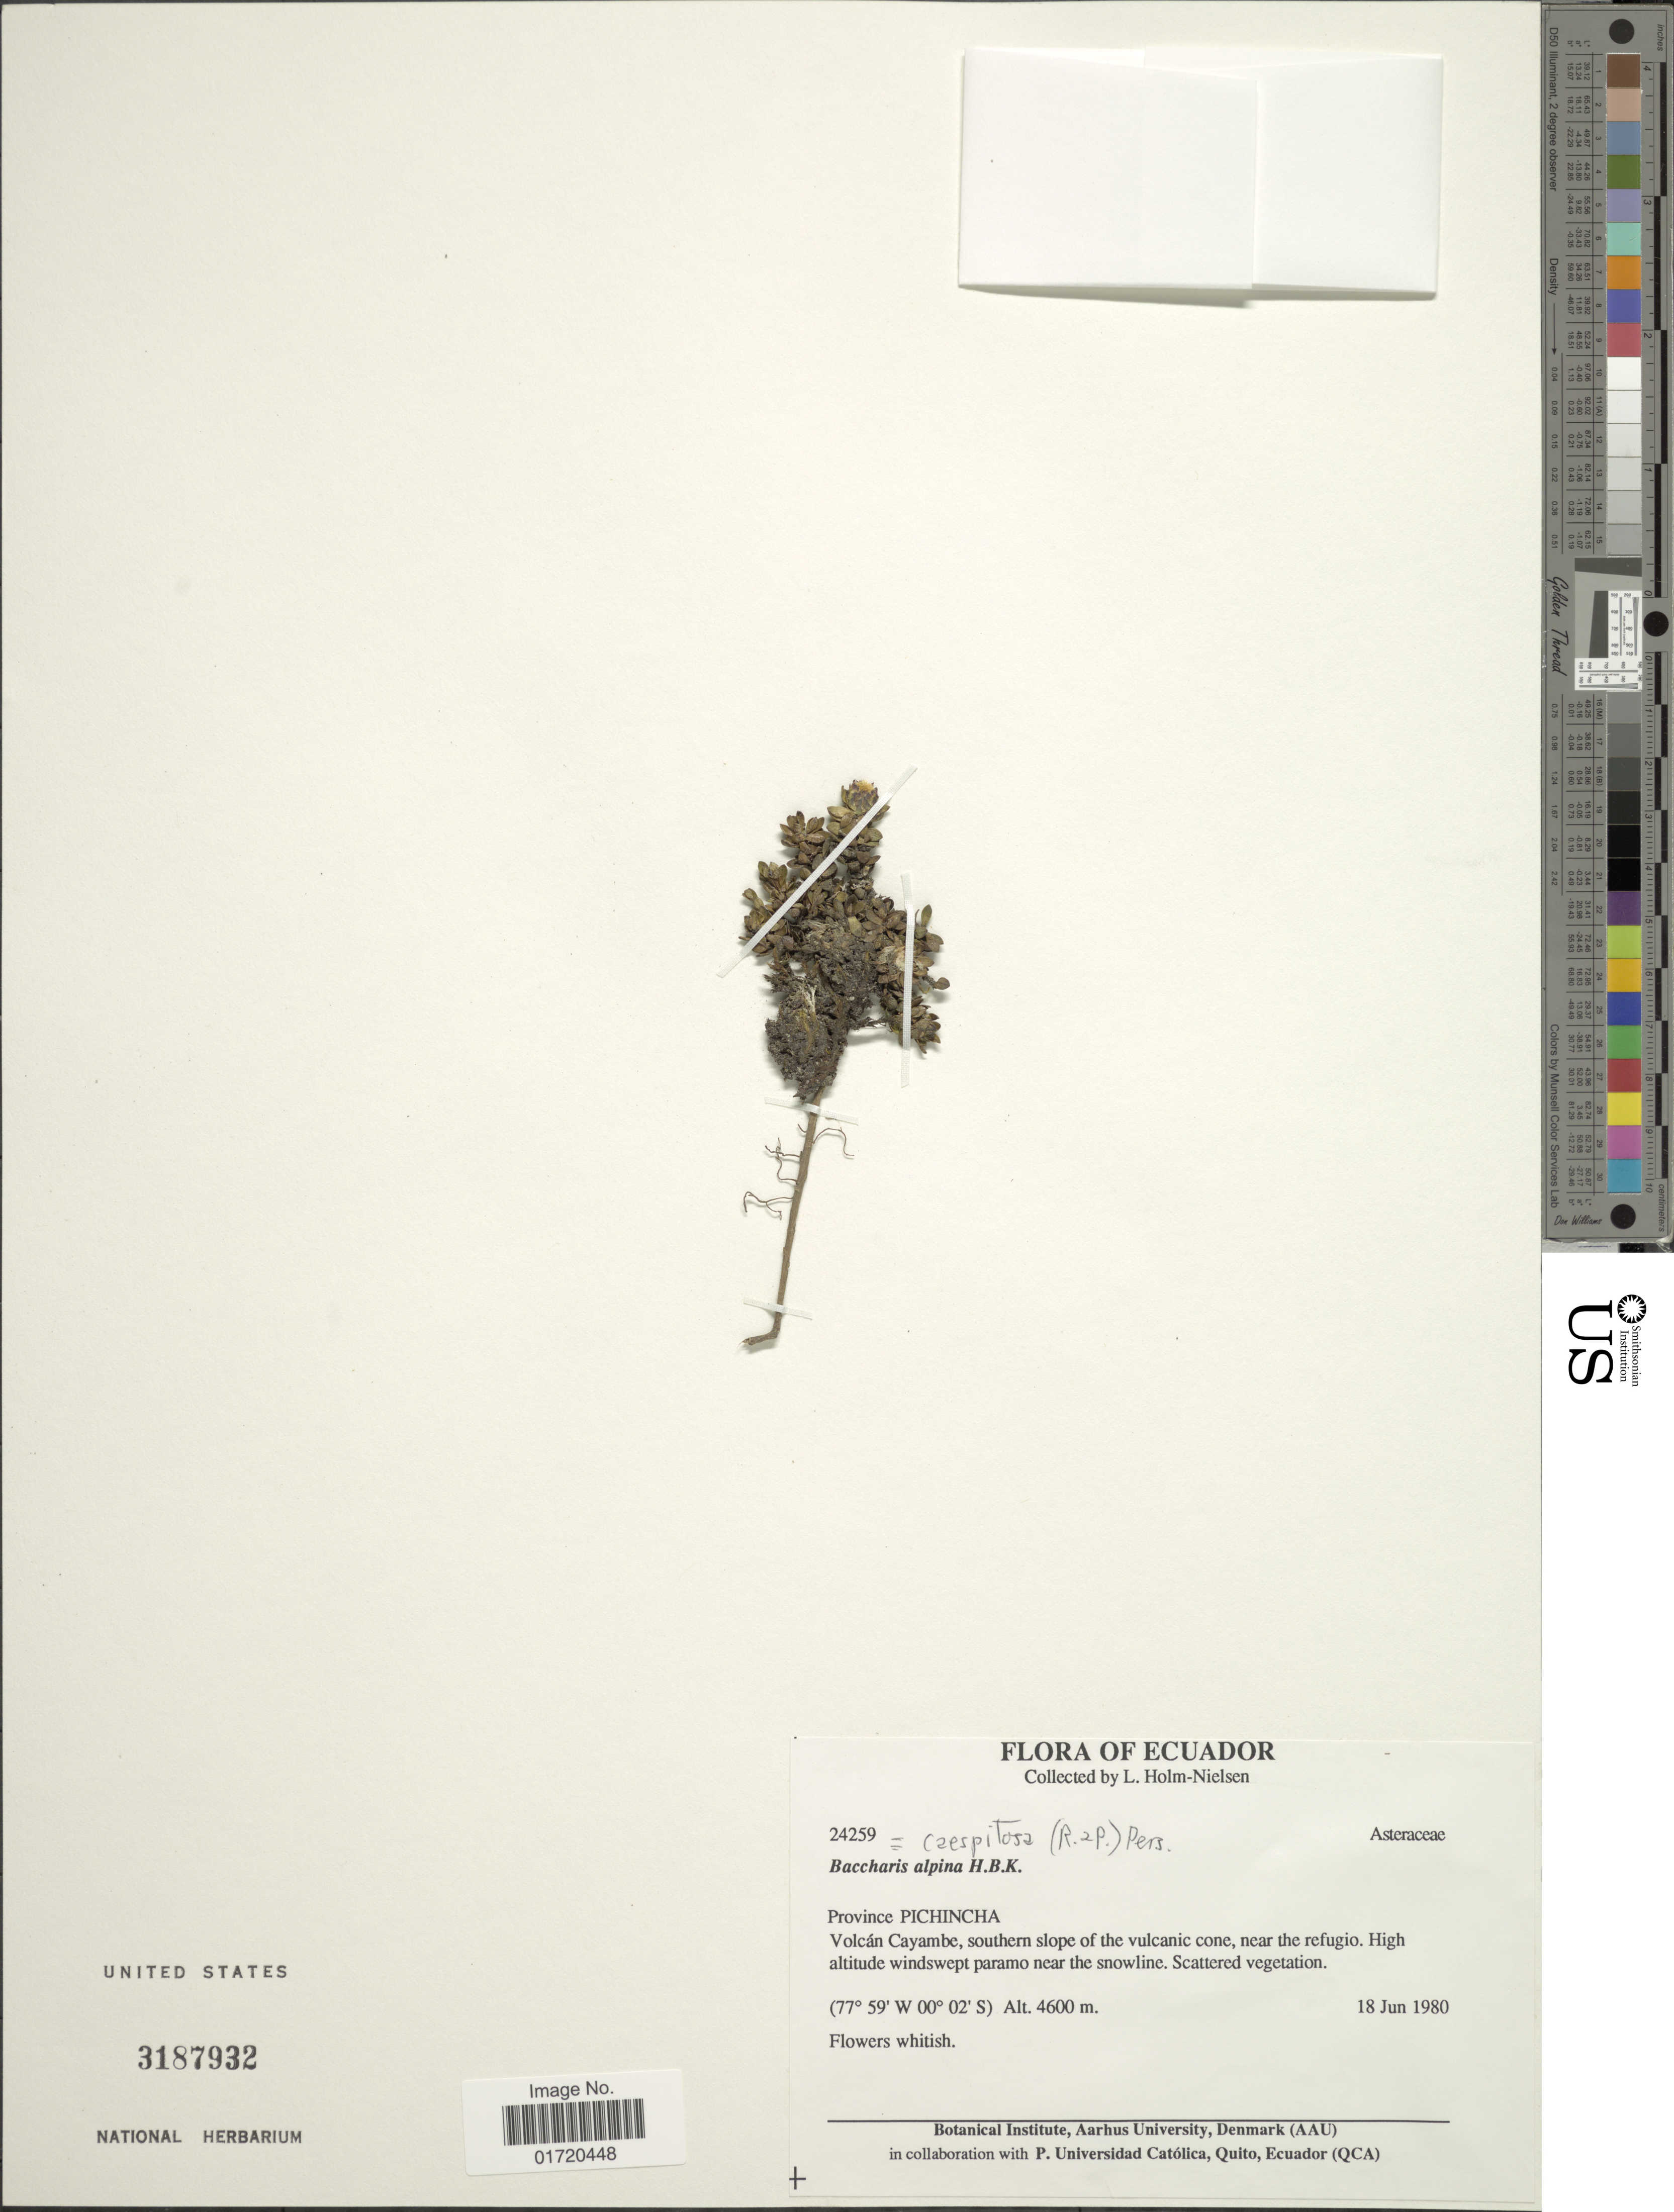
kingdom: Plantae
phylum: Tracheophyta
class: Magnoliopsida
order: Asterales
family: Asteraceae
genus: Baccharis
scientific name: Baccharis caespitosa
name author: (Ruiz & Pav.) Pers.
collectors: L. B. Holm-Nielsen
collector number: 24259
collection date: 1980-06-18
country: Ecuador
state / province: Pichincha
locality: Volcan Cayambe, southern slope of the vulcanic cone, near the refugio.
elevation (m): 4600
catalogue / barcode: US 3187932